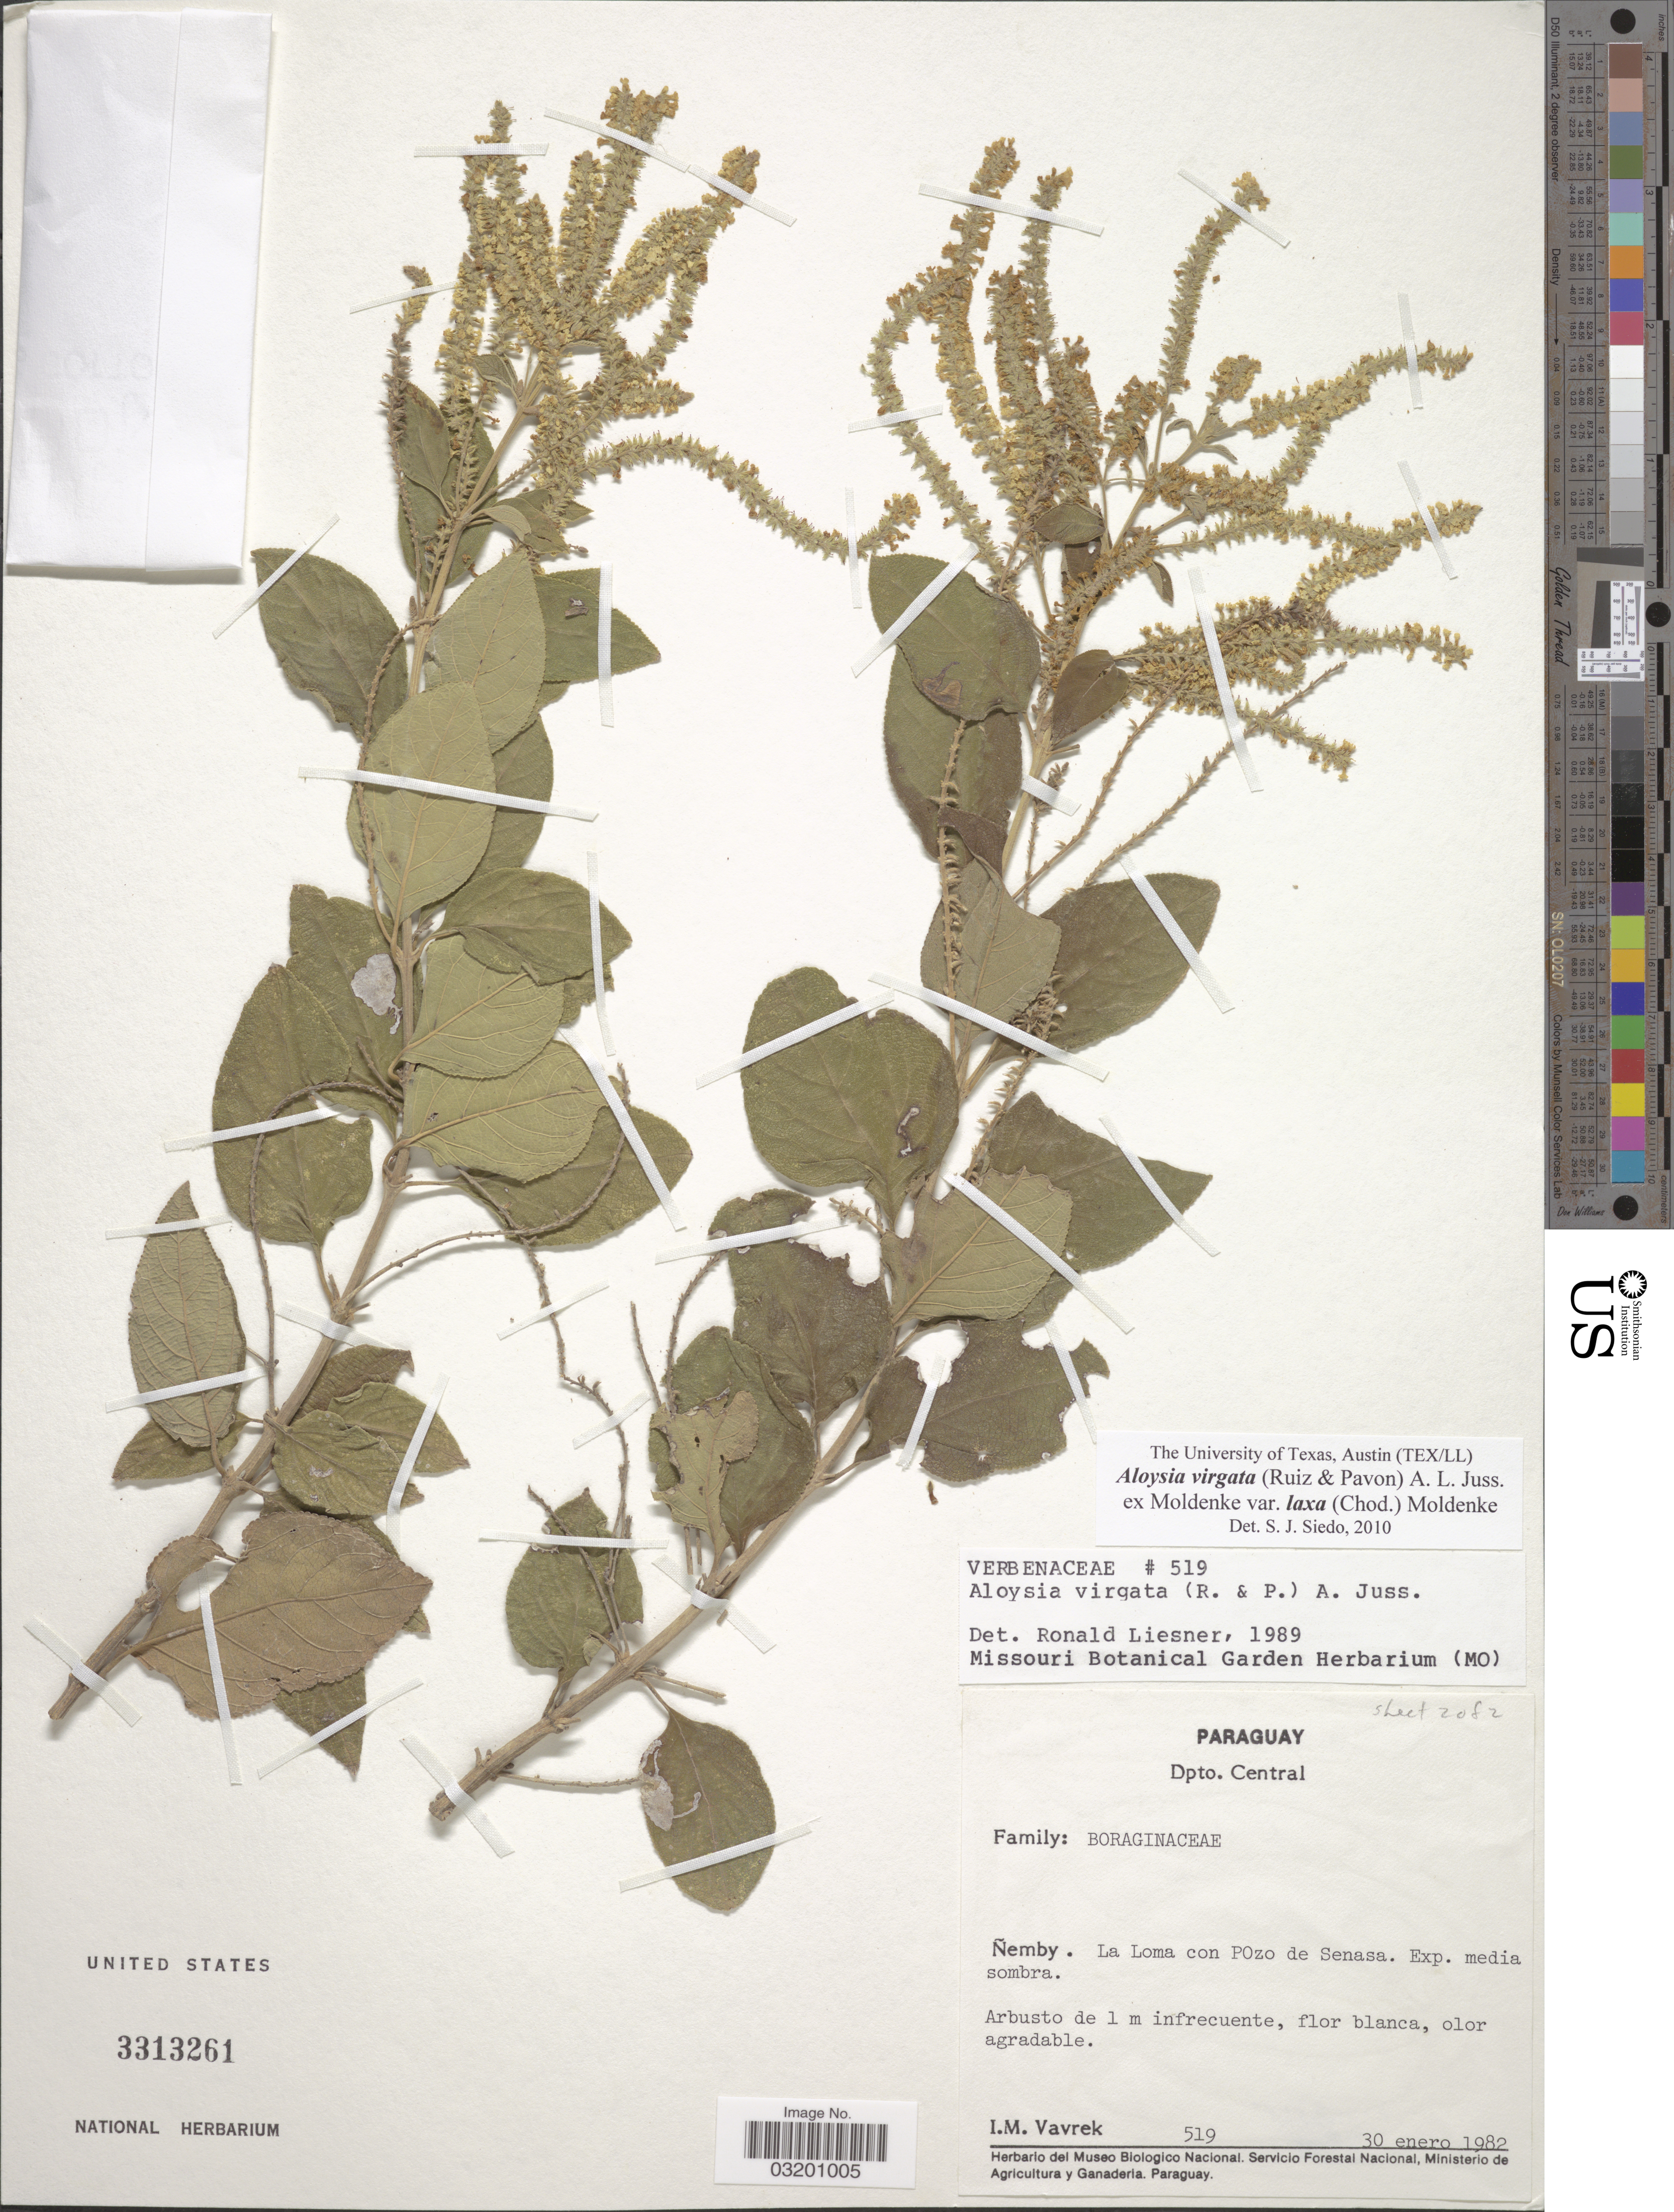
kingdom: Plantae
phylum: Tracheophyta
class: Magnoliopsida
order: Lamiales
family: Verbenaceae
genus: Aloysia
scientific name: Aloysia virgata var. laxa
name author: (Chodat) Moldenke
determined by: Siedo, S. J.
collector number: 519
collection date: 1982-01-30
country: Paraguay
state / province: Central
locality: Dpto. Central. Ñemby. La Loma con Pozo de Senasa. Exp. media sombra.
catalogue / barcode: US 3313261